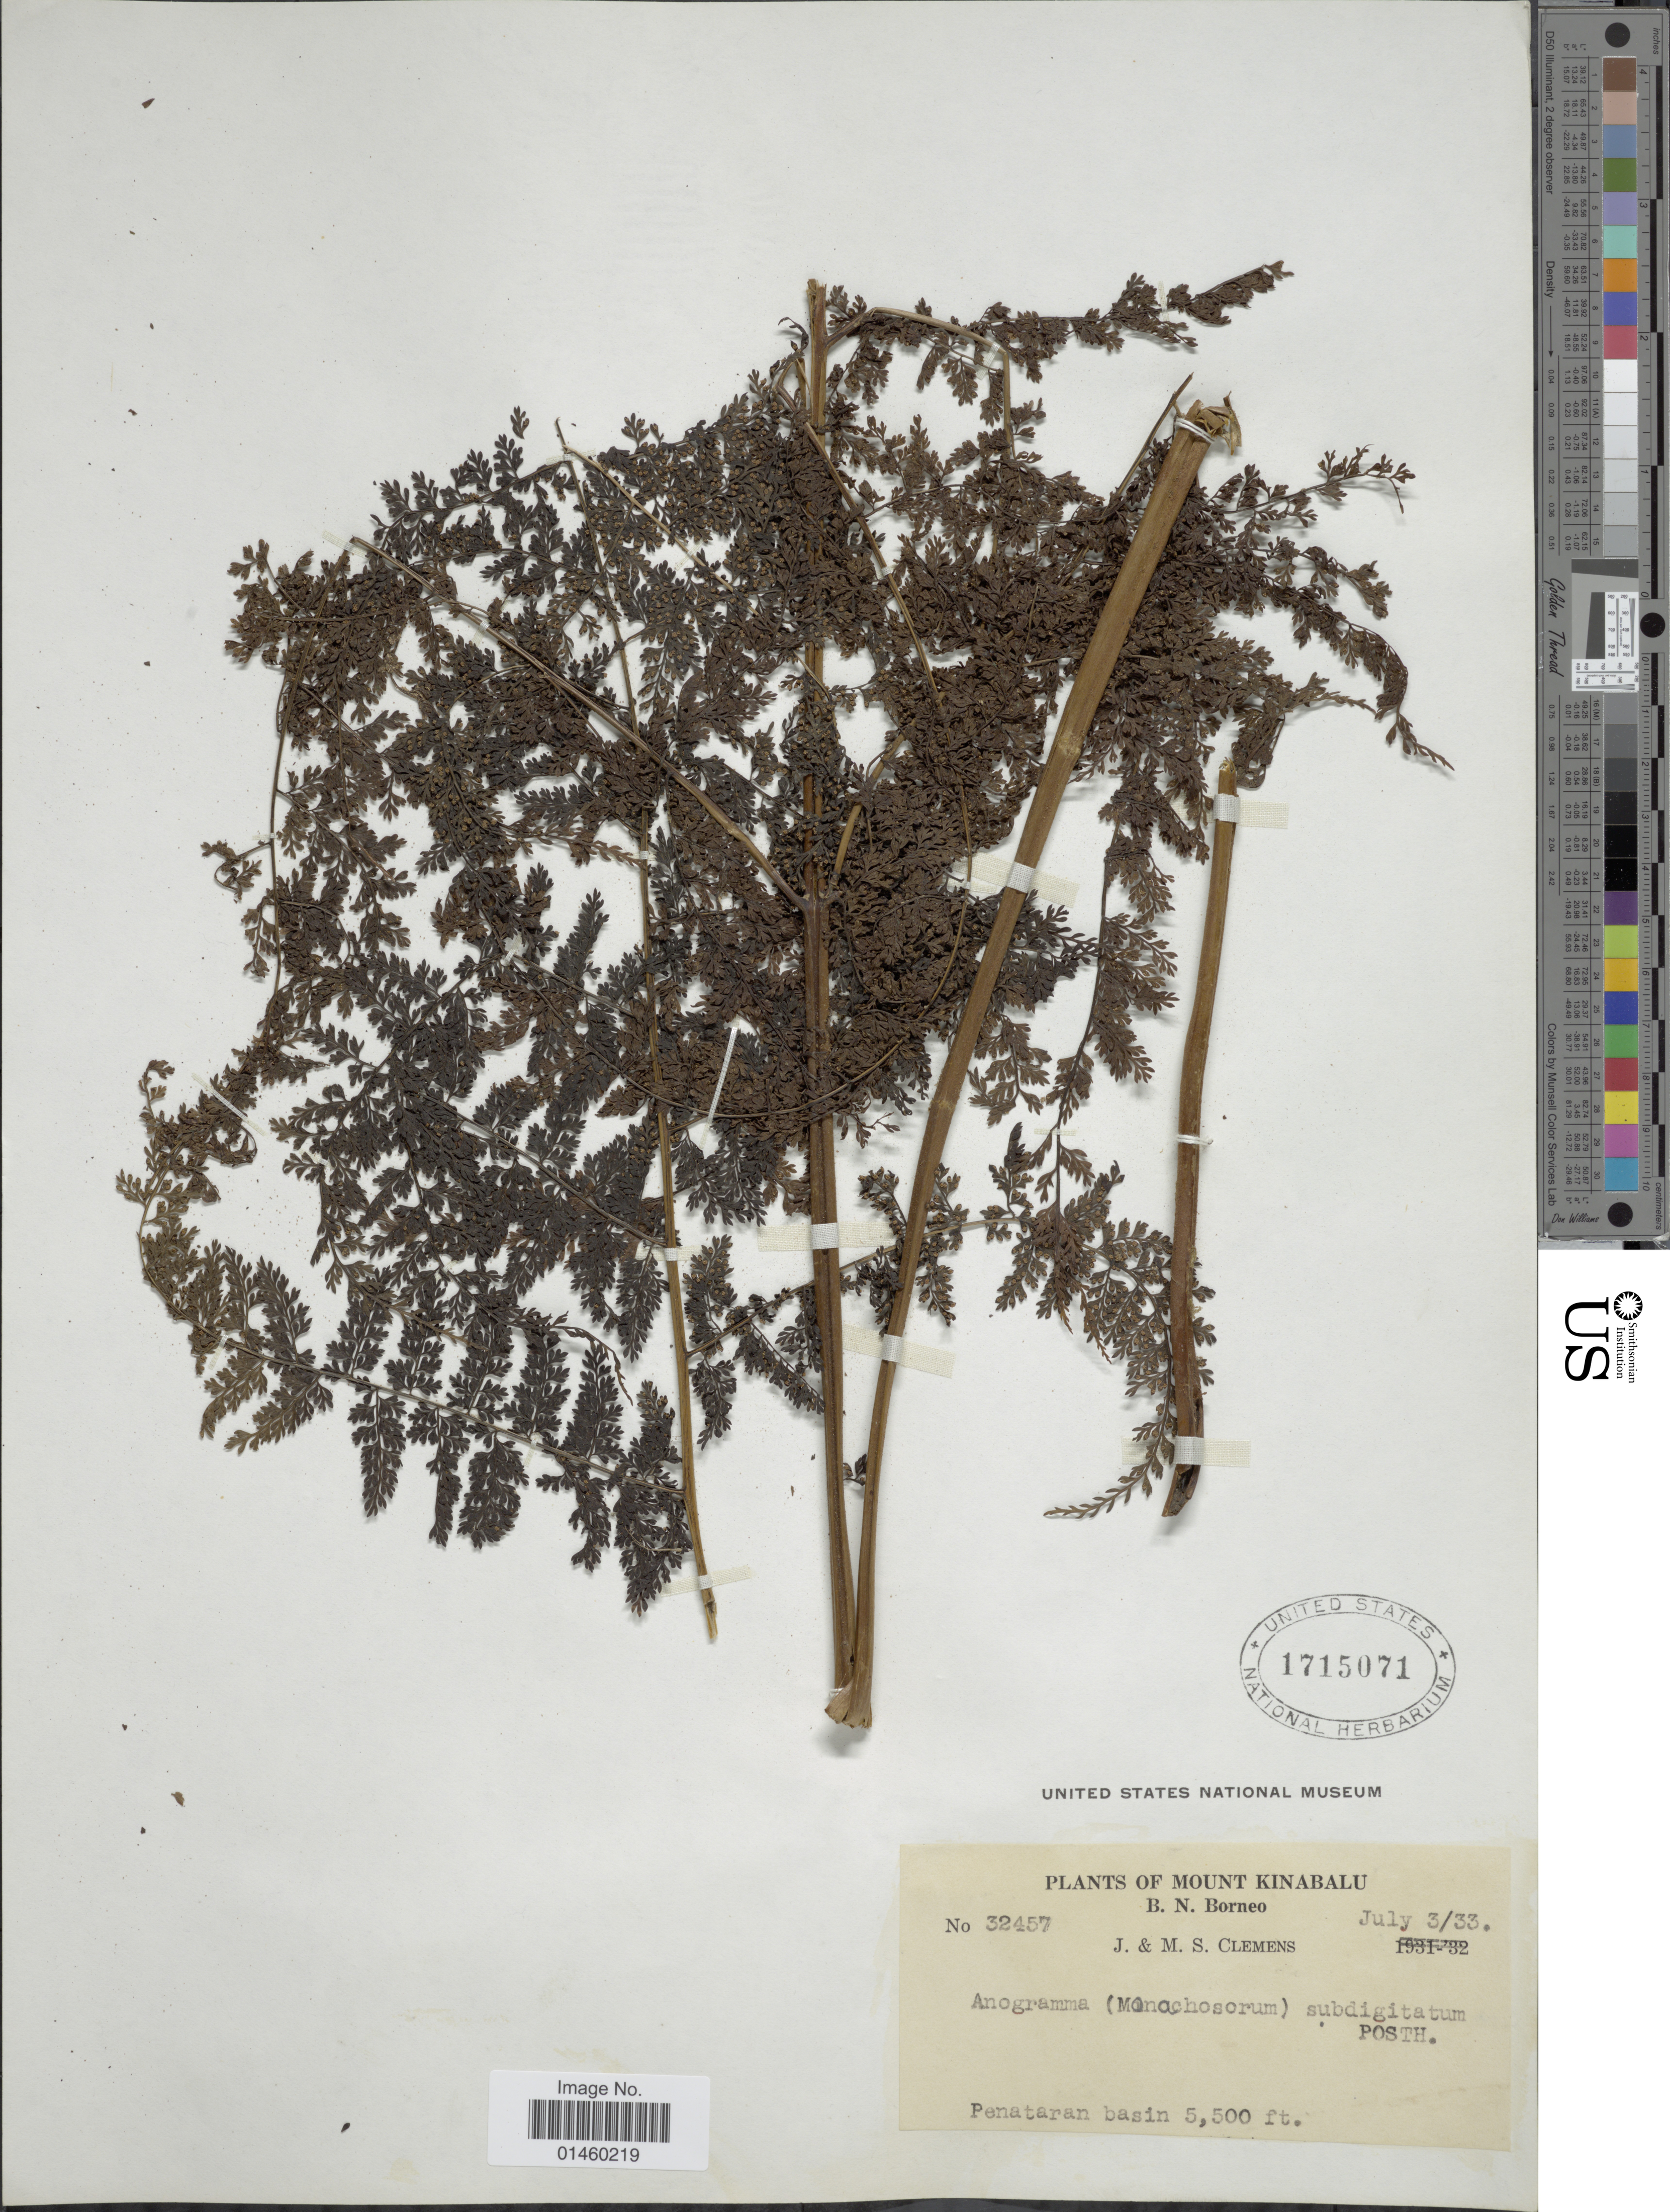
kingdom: Plantae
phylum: Tracheophyta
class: Polypodiopsida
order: Polypodiales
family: Dennstaedtiaceae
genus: Monachosorum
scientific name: Monachosorum subdigitatum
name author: (Blume) Kuhn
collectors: J. Clemens & M. S. Clemens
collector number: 32457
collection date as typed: Transcribed d/m/y: 3/7/33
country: Malaysia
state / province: Sabah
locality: B. N. Borneo. Mount Kinabalu. Penataran basin.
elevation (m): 1676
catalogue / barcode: US 1715071